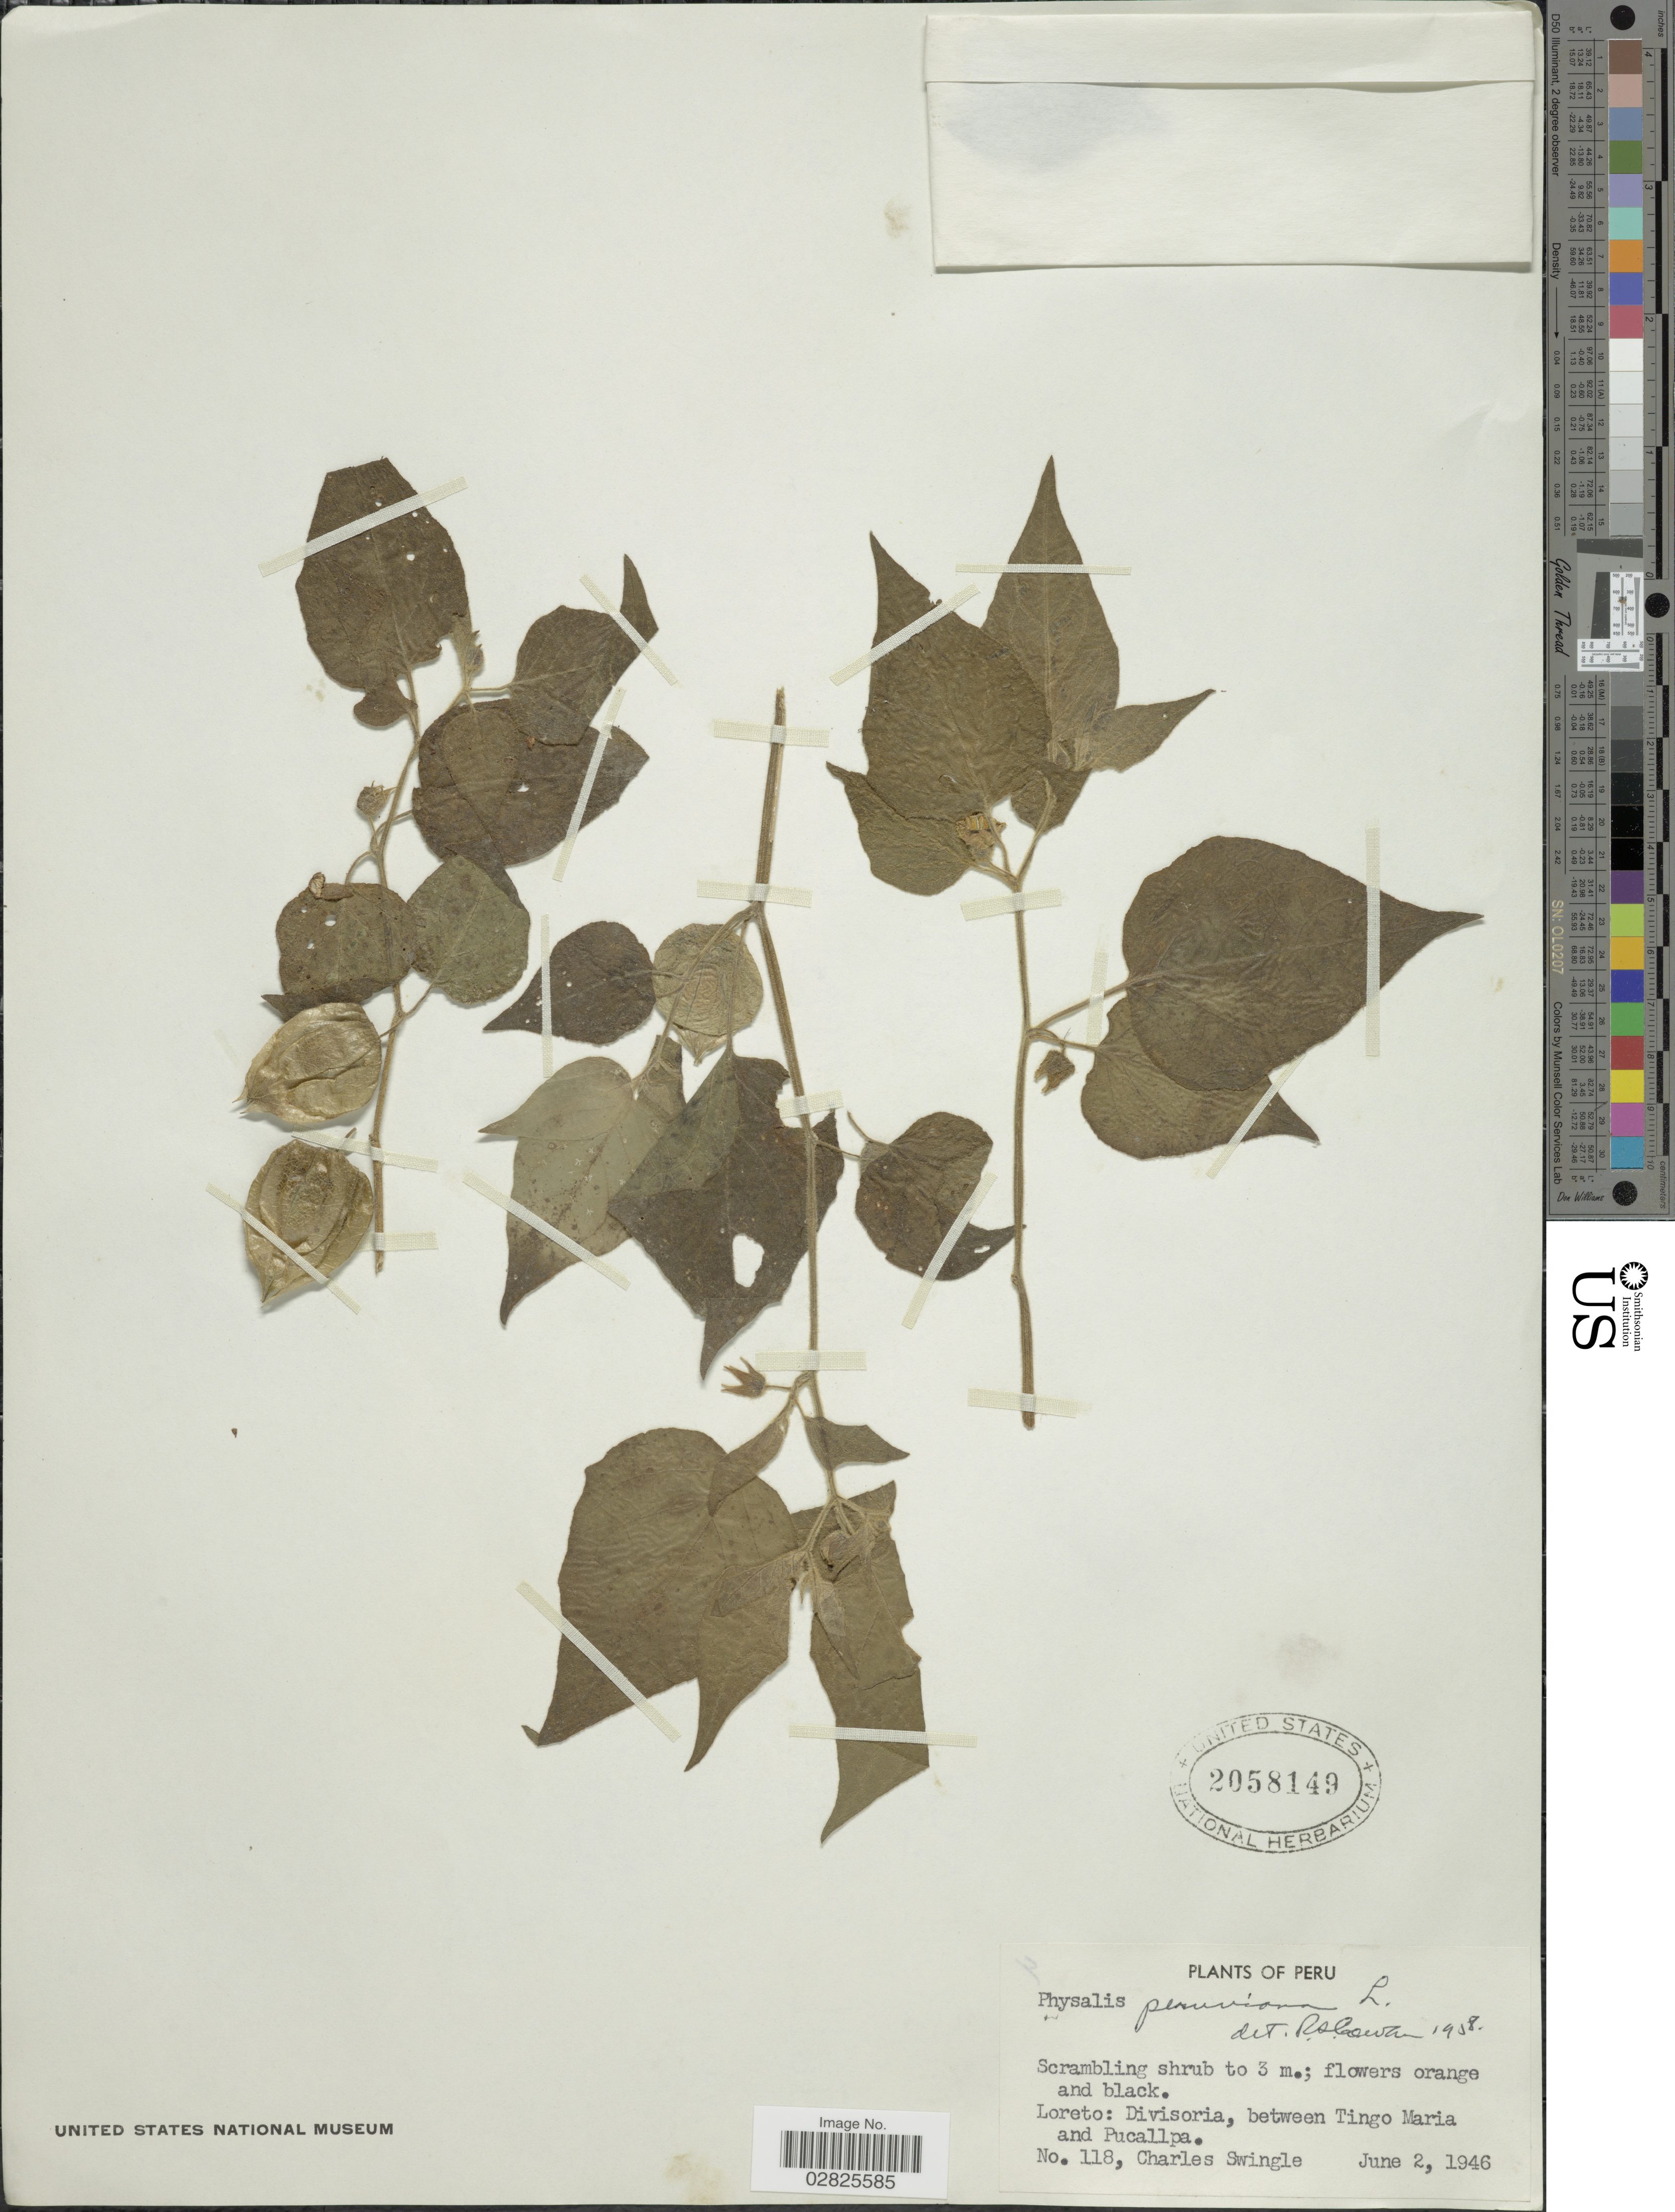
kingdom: Plantae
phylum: Tracheophyta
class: Magnoliopsida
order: Solanales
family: Solanaceae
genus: Physalis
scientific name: Physalis peruviana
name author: L.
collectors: C. Swingle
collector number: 118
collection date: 1946-06-02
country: Peru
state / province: Loreto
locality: Divisoria, between Tingo Maria and Pucallpa.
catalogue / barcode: US 2058149